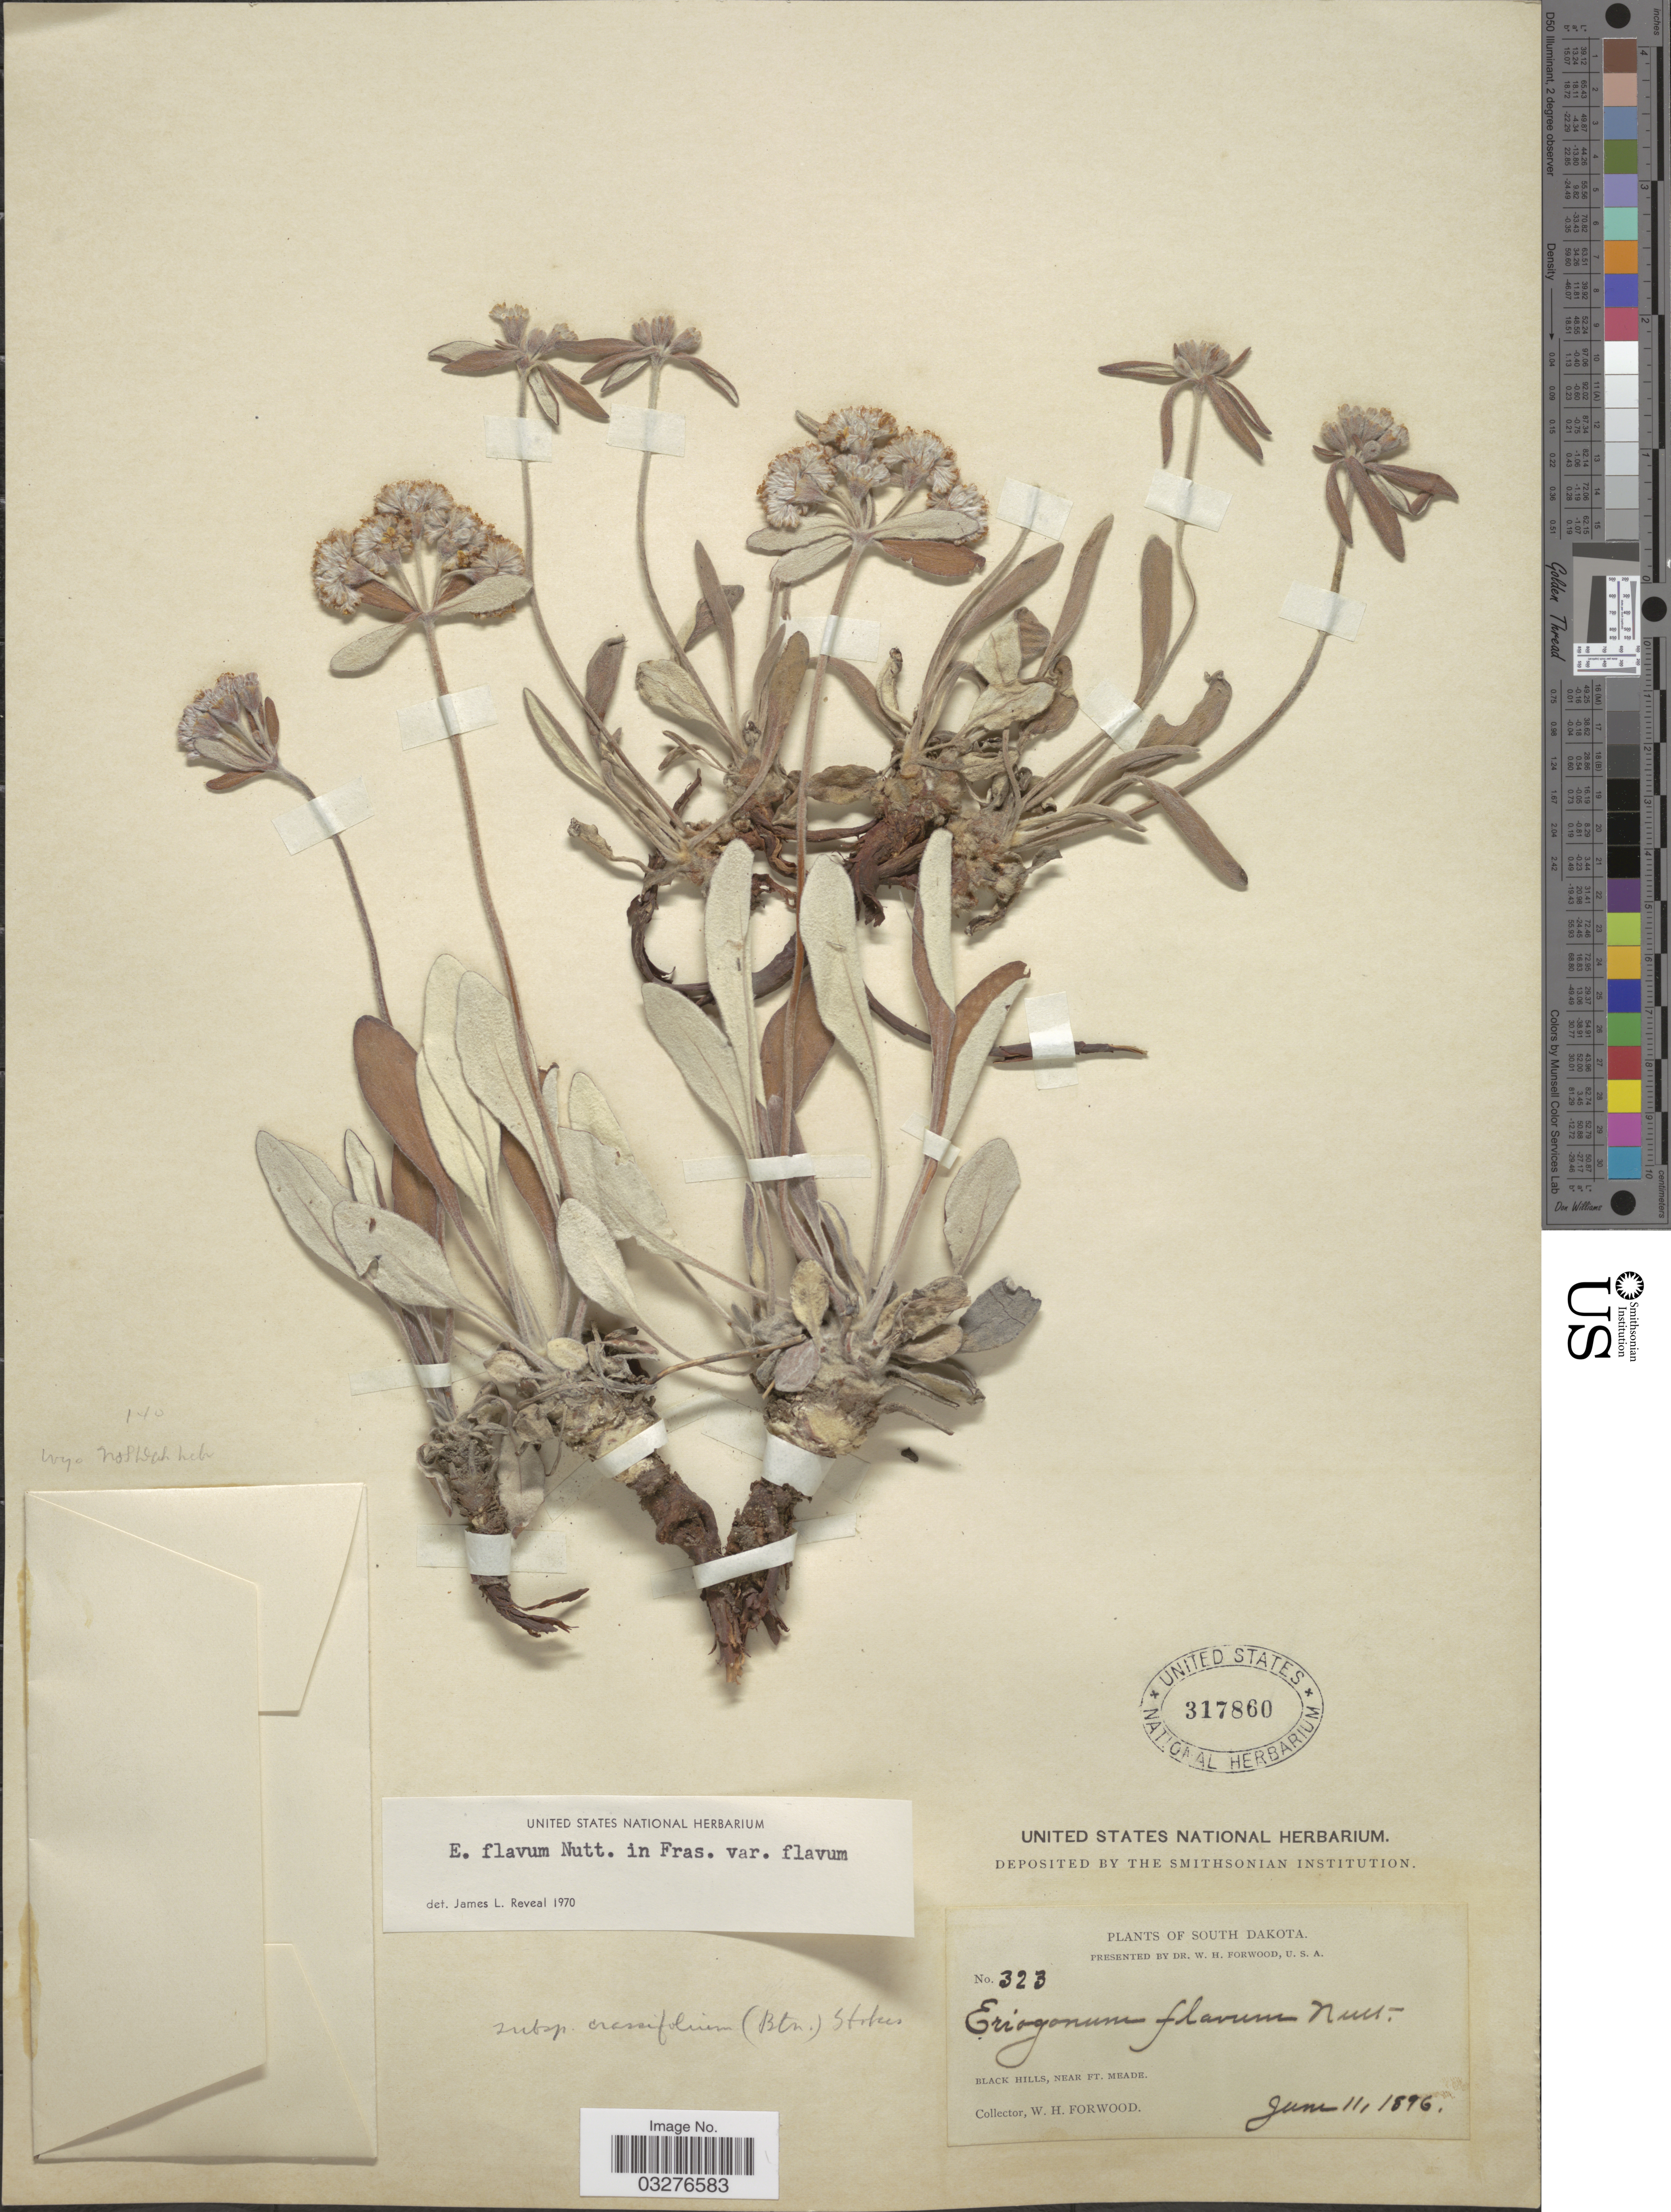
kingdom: Plantae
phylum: Tracheophyta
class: Magnoliopsida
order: Caryophyllales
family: Polygonaceae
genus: Eriogonum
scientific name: Eriogonum flavum var. flavum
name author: Nutt. ex Benth.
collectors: W. Forwood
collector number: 323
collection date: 1896-06-11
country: United States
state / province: South Dakota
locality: South Dakota, Black Hills, near ft. Meade.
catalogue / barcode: US 317860